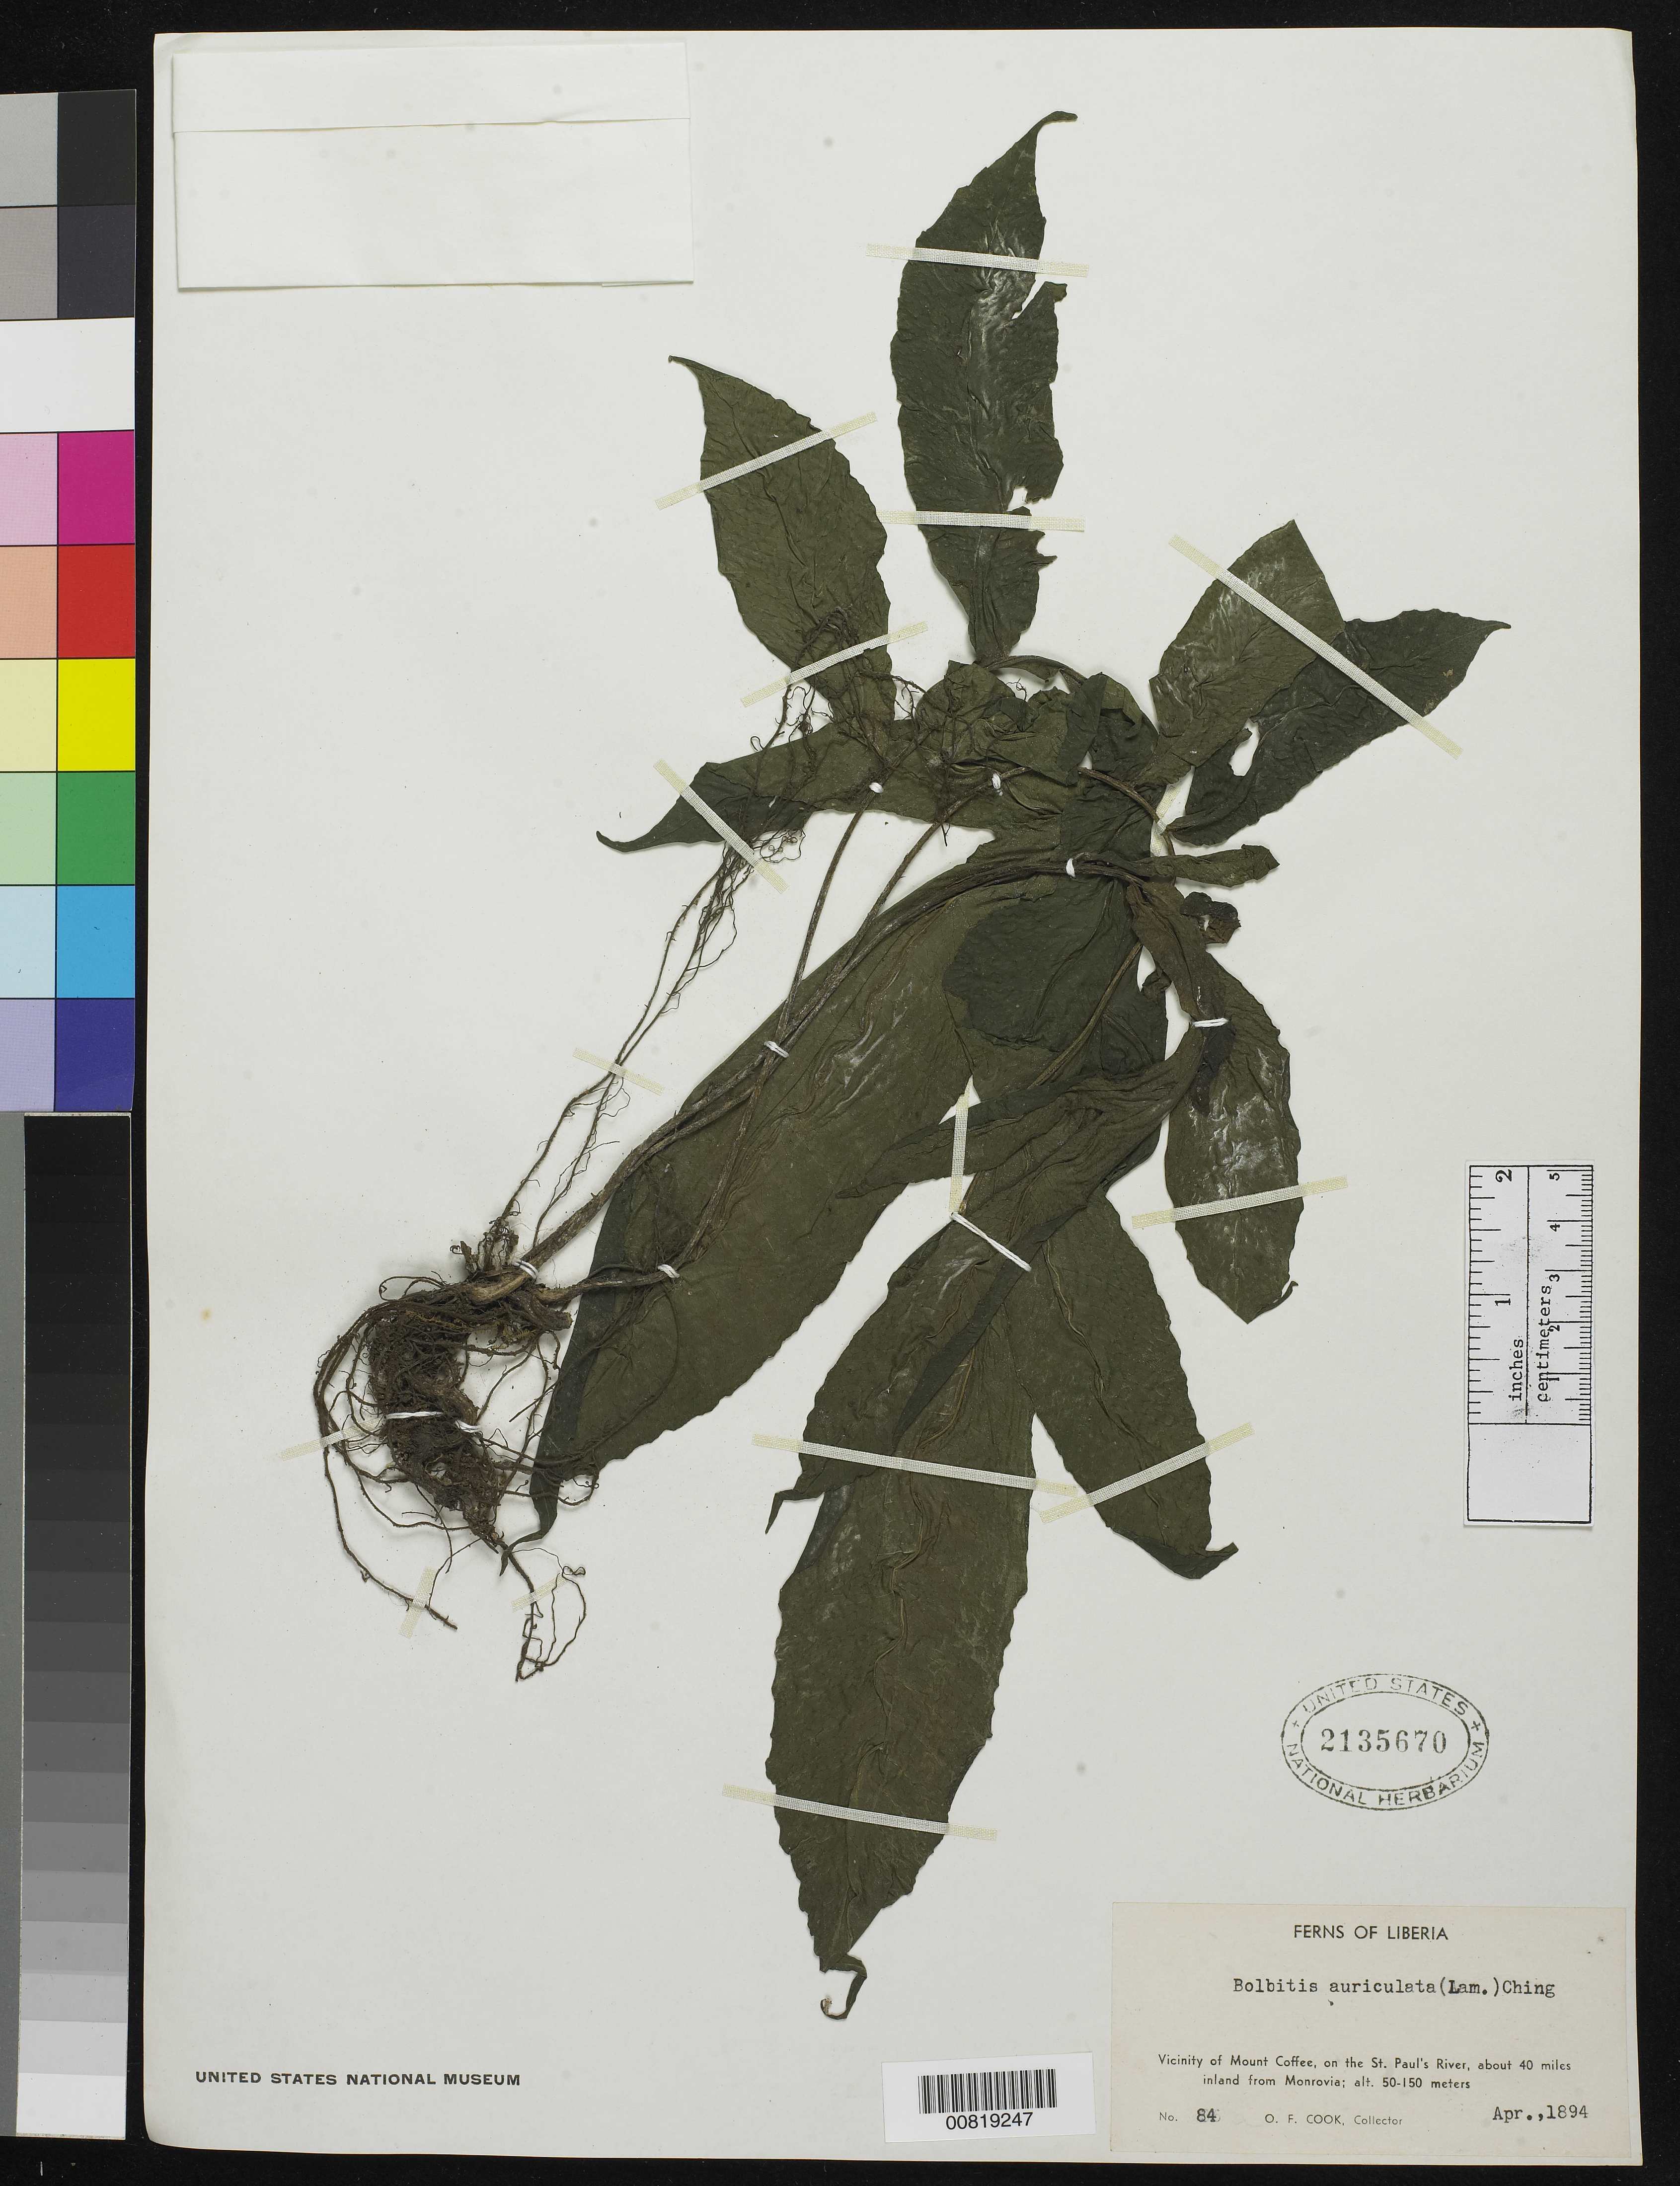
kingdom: Plantae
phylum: Tracheophyta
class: Polypodiopsida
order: Polypodiales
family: Dryopteridaceae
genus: Bolbitis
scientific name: Bolbitis auriculata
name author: (Lam.) Alston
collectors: O. F. Cook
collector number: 84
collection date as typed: Apr 1894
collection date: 1894-04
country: Liberia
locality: Vicinity of Mt. Coffee, on the St. Paul's River, about 40 miles inland from Monrovia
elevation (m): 50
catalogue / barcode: US 2135670